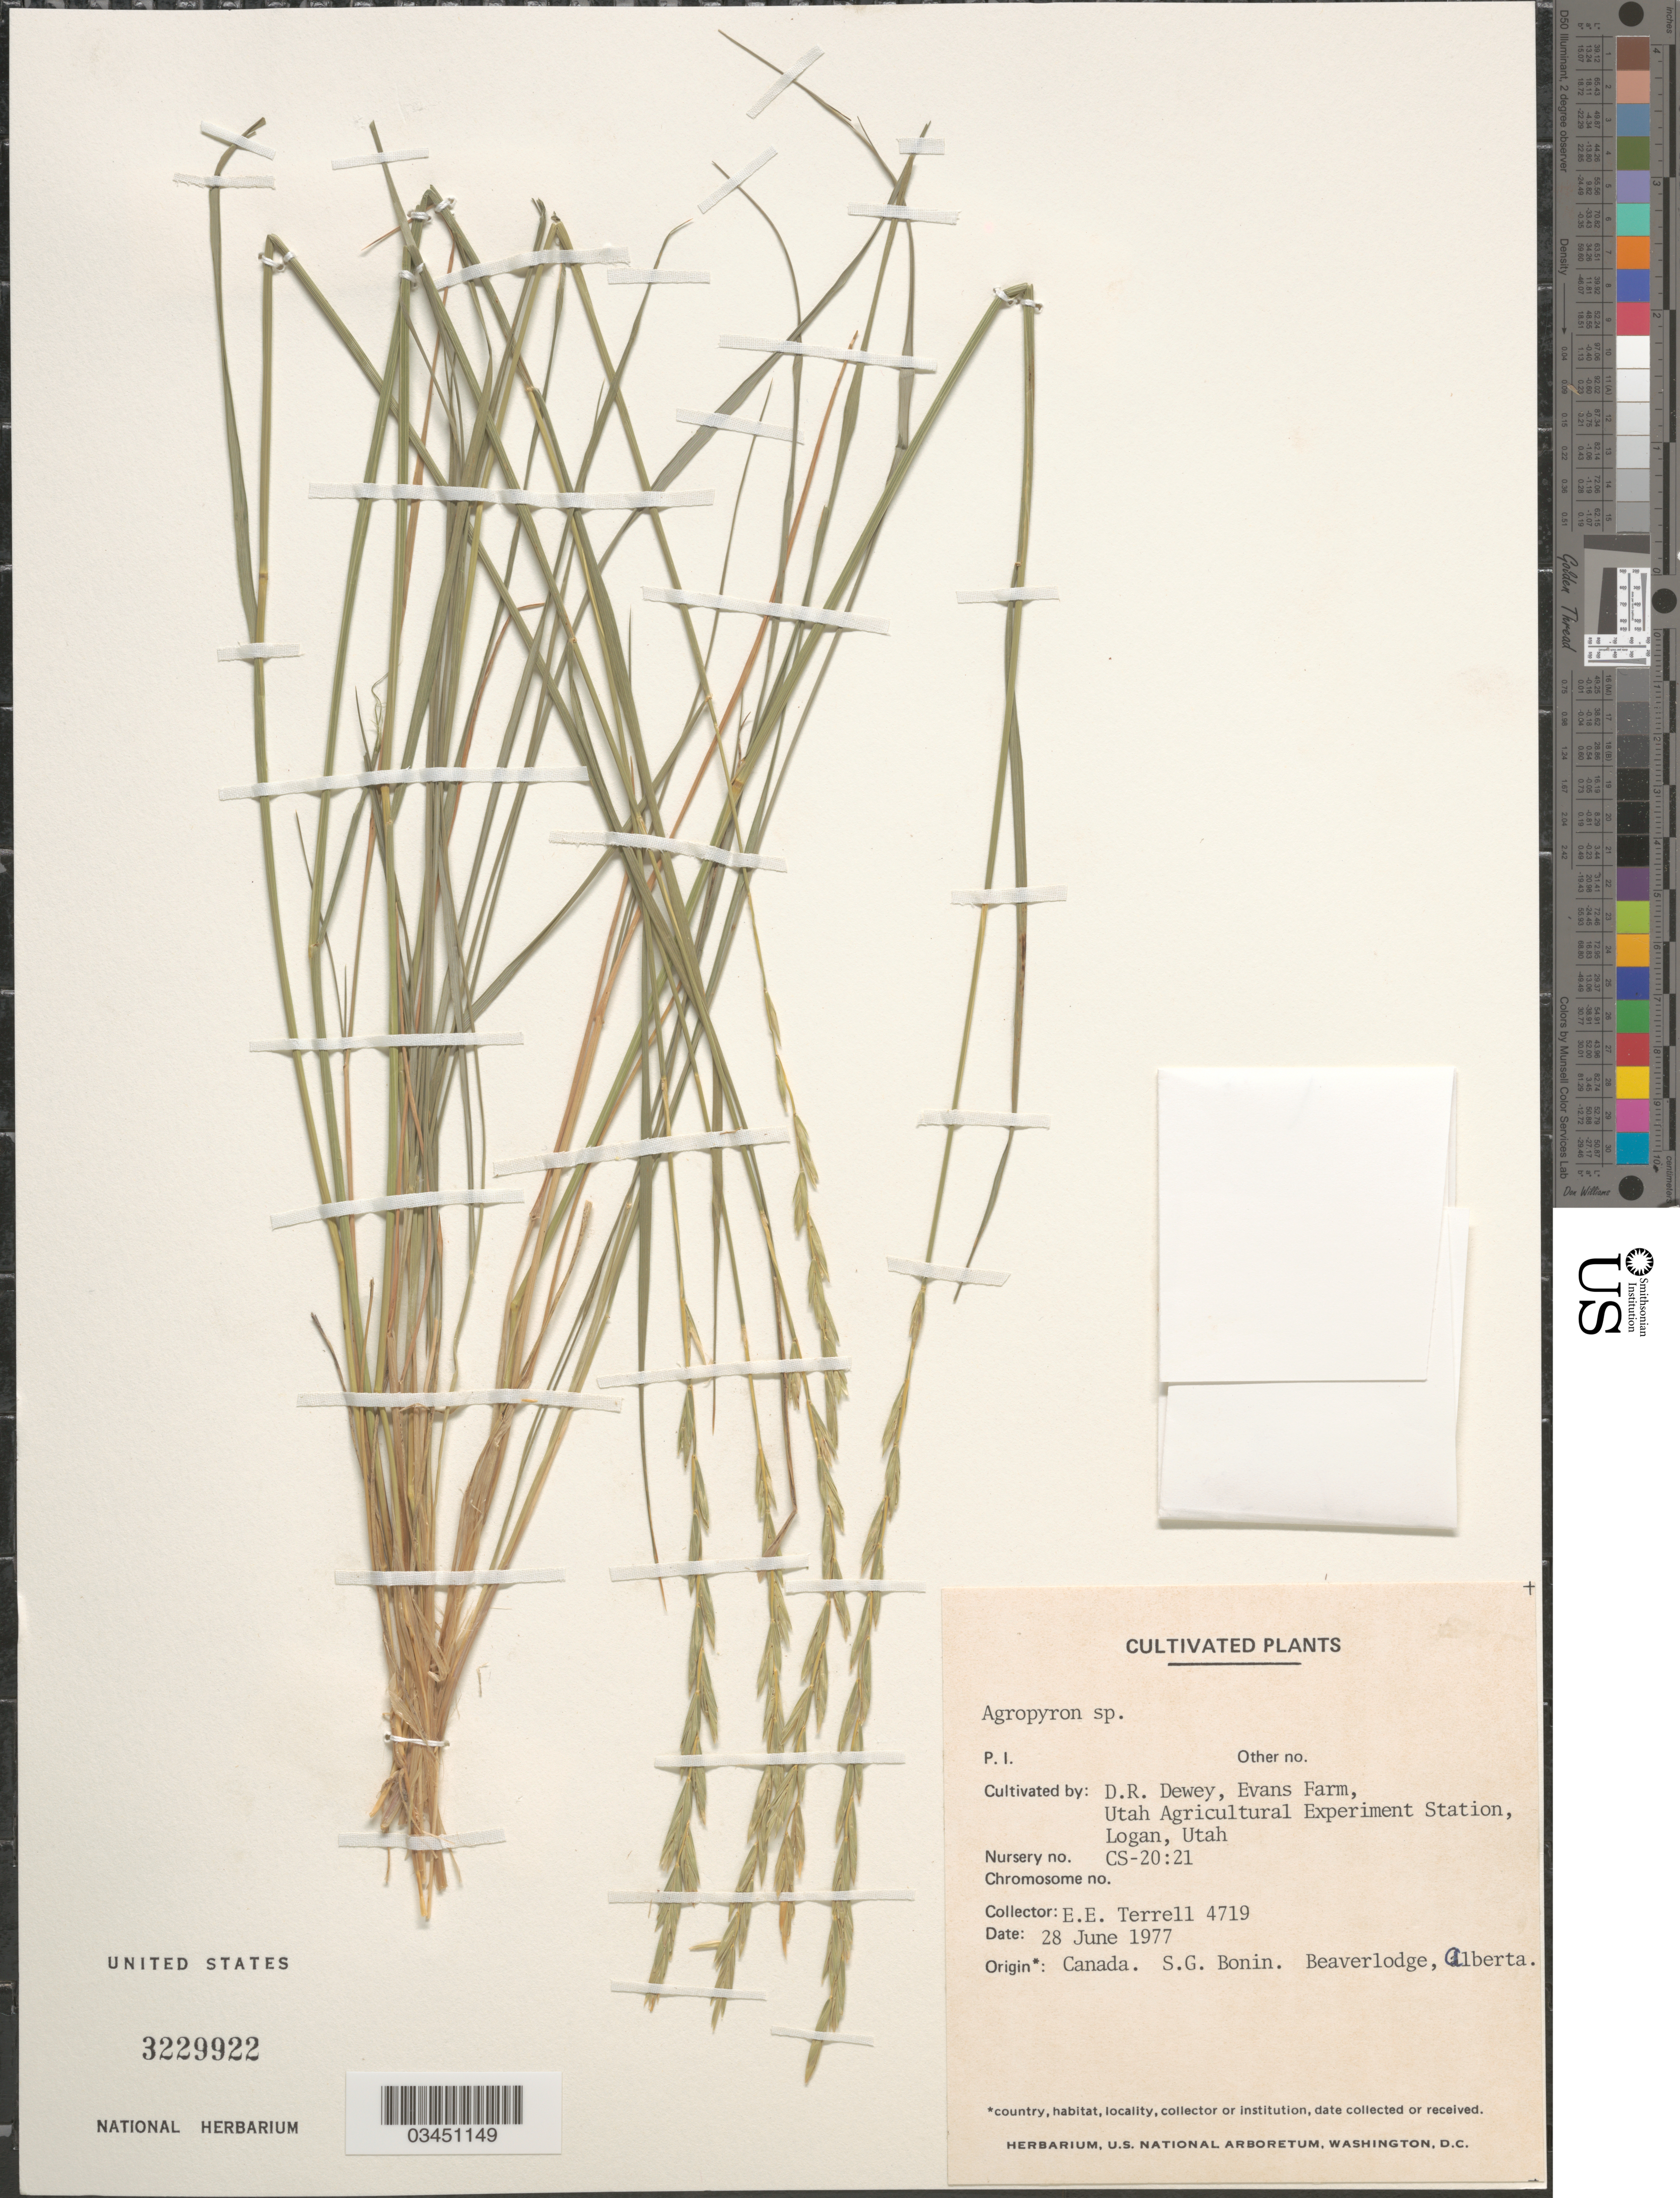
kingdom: Plantae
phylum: Tracheophyta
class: Liliopsida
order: Poales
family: Poaceae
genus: Elymus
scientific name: Elymus sp.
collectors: D. Dewey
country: United States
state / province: Utah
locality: Evans Farm, Utah Agricultural Experiment Station, Logan. Nursery no. CS-20:21.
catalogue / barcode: US 3229922